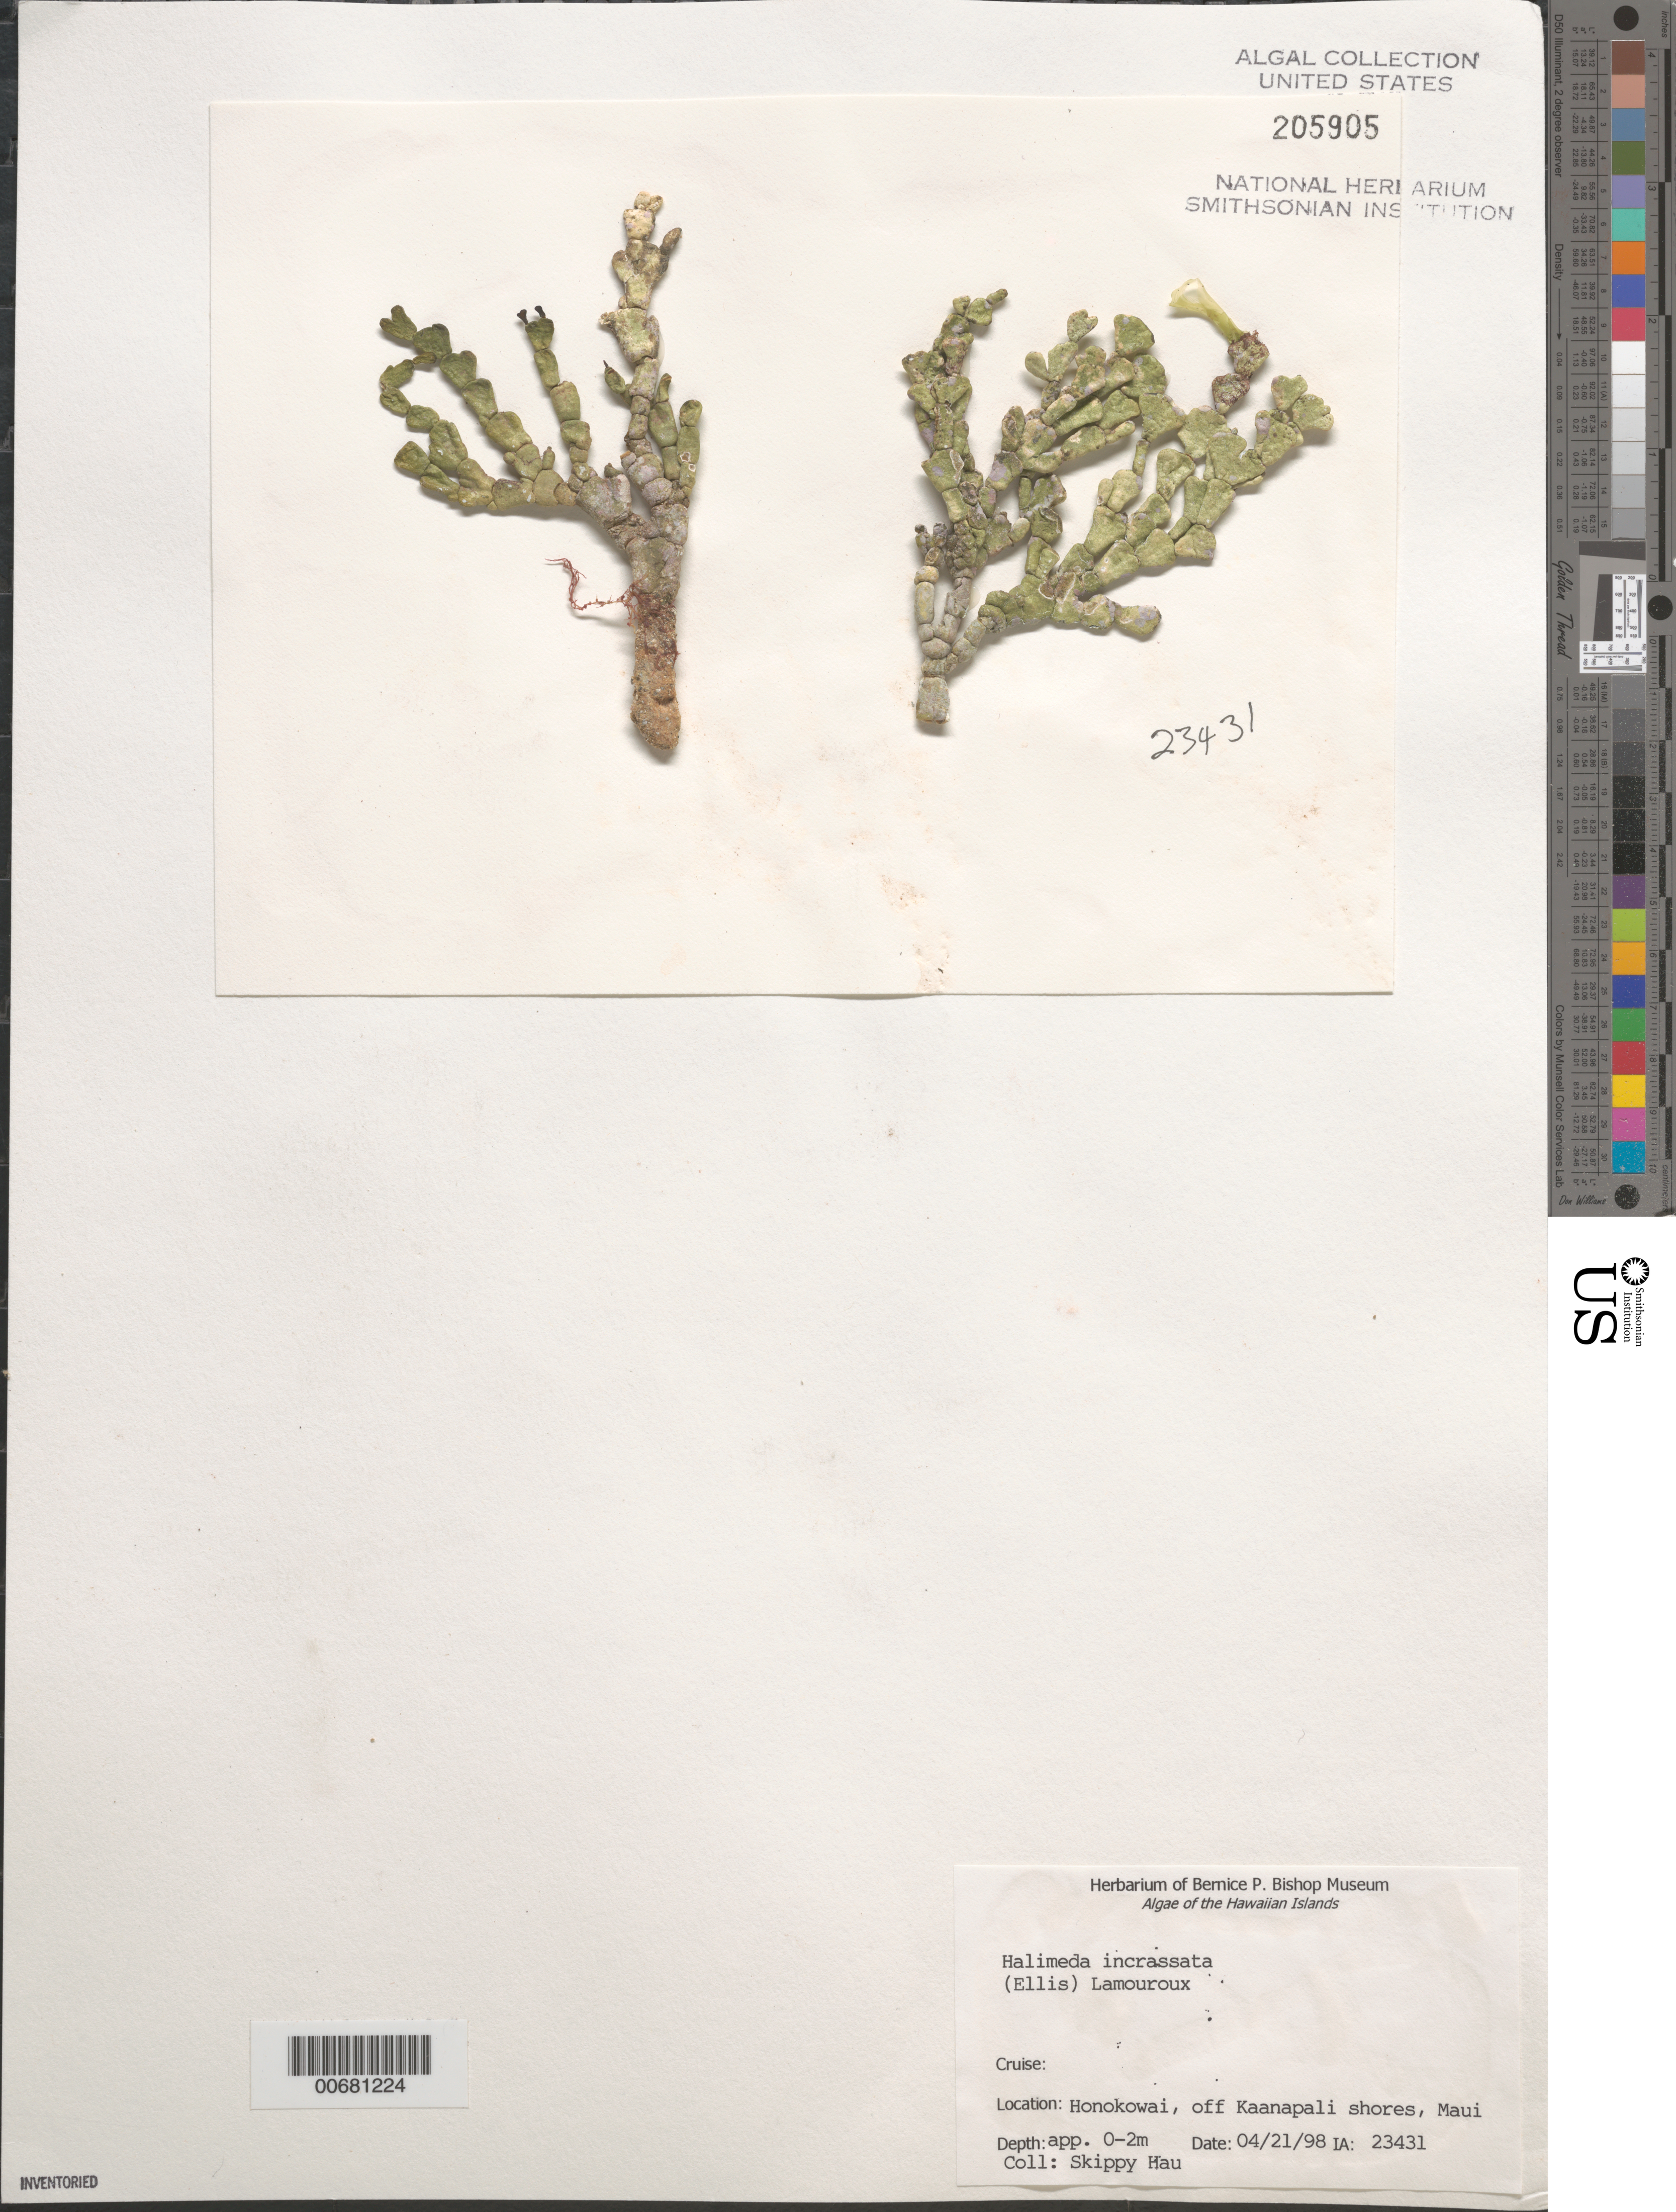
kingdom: Plantae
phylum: Chlorophyta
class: Ulvophyceae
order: Bryopsidales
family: Halimedaceae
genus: Halimeda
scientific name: Halimeda incrassata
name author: (J. Ellis) J.V.Lamouroux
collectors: S. Hau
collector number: IAA 23431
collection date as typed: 21 Apr 1998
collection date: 1998-04-21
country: United States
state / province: Hawaii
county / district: Maui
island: Maui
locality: Honokowai off Kaanapali shores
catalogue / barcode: US 205905